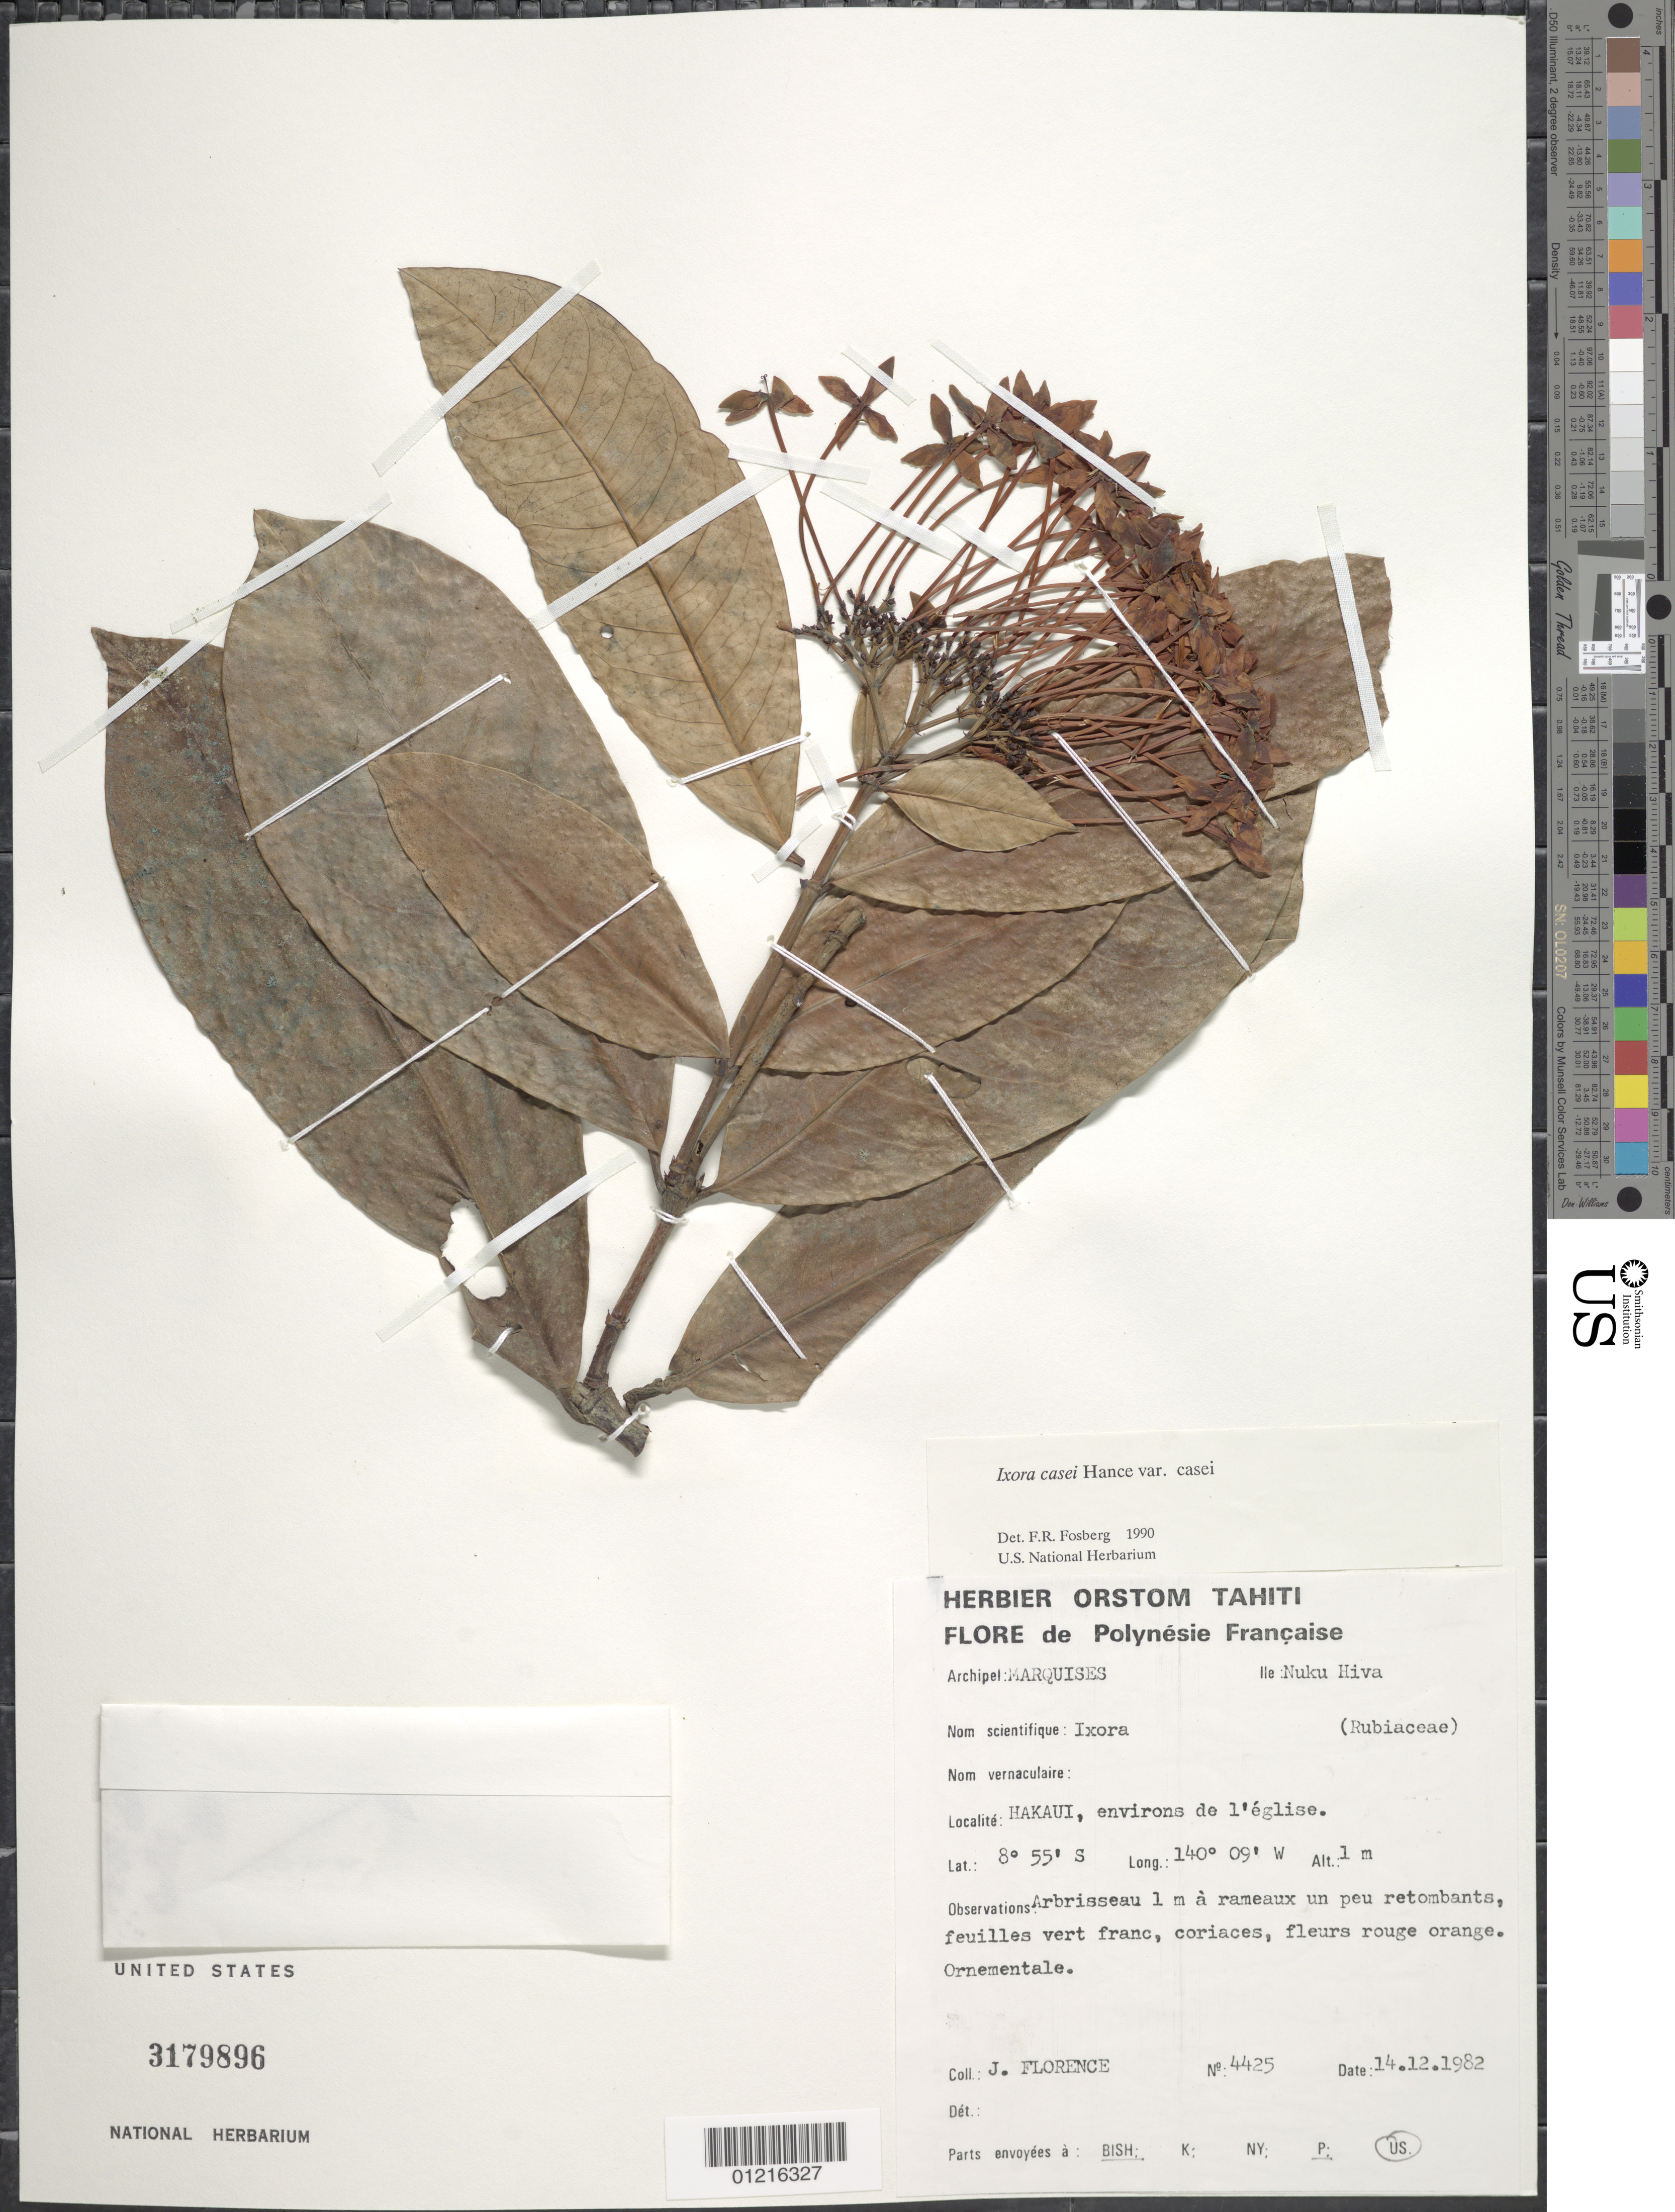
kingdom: Plantae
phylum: Tracheophyta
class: Magnoliopsida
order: Gentianales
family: Rubiaceae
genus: Ixora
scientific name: Ixora casei var. casei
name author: Hance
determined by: Wagner, W. L., (BOT), Smithsonian Institution - National Museum of Natural History (UNITED STATES)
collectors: J. Florence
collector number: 4425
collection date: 1982-12-14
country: French Polynesia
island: Nuku Hiva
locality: Hakaui, environs de l'église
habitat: Ornamentale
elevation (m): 1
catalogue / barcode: US 3179896